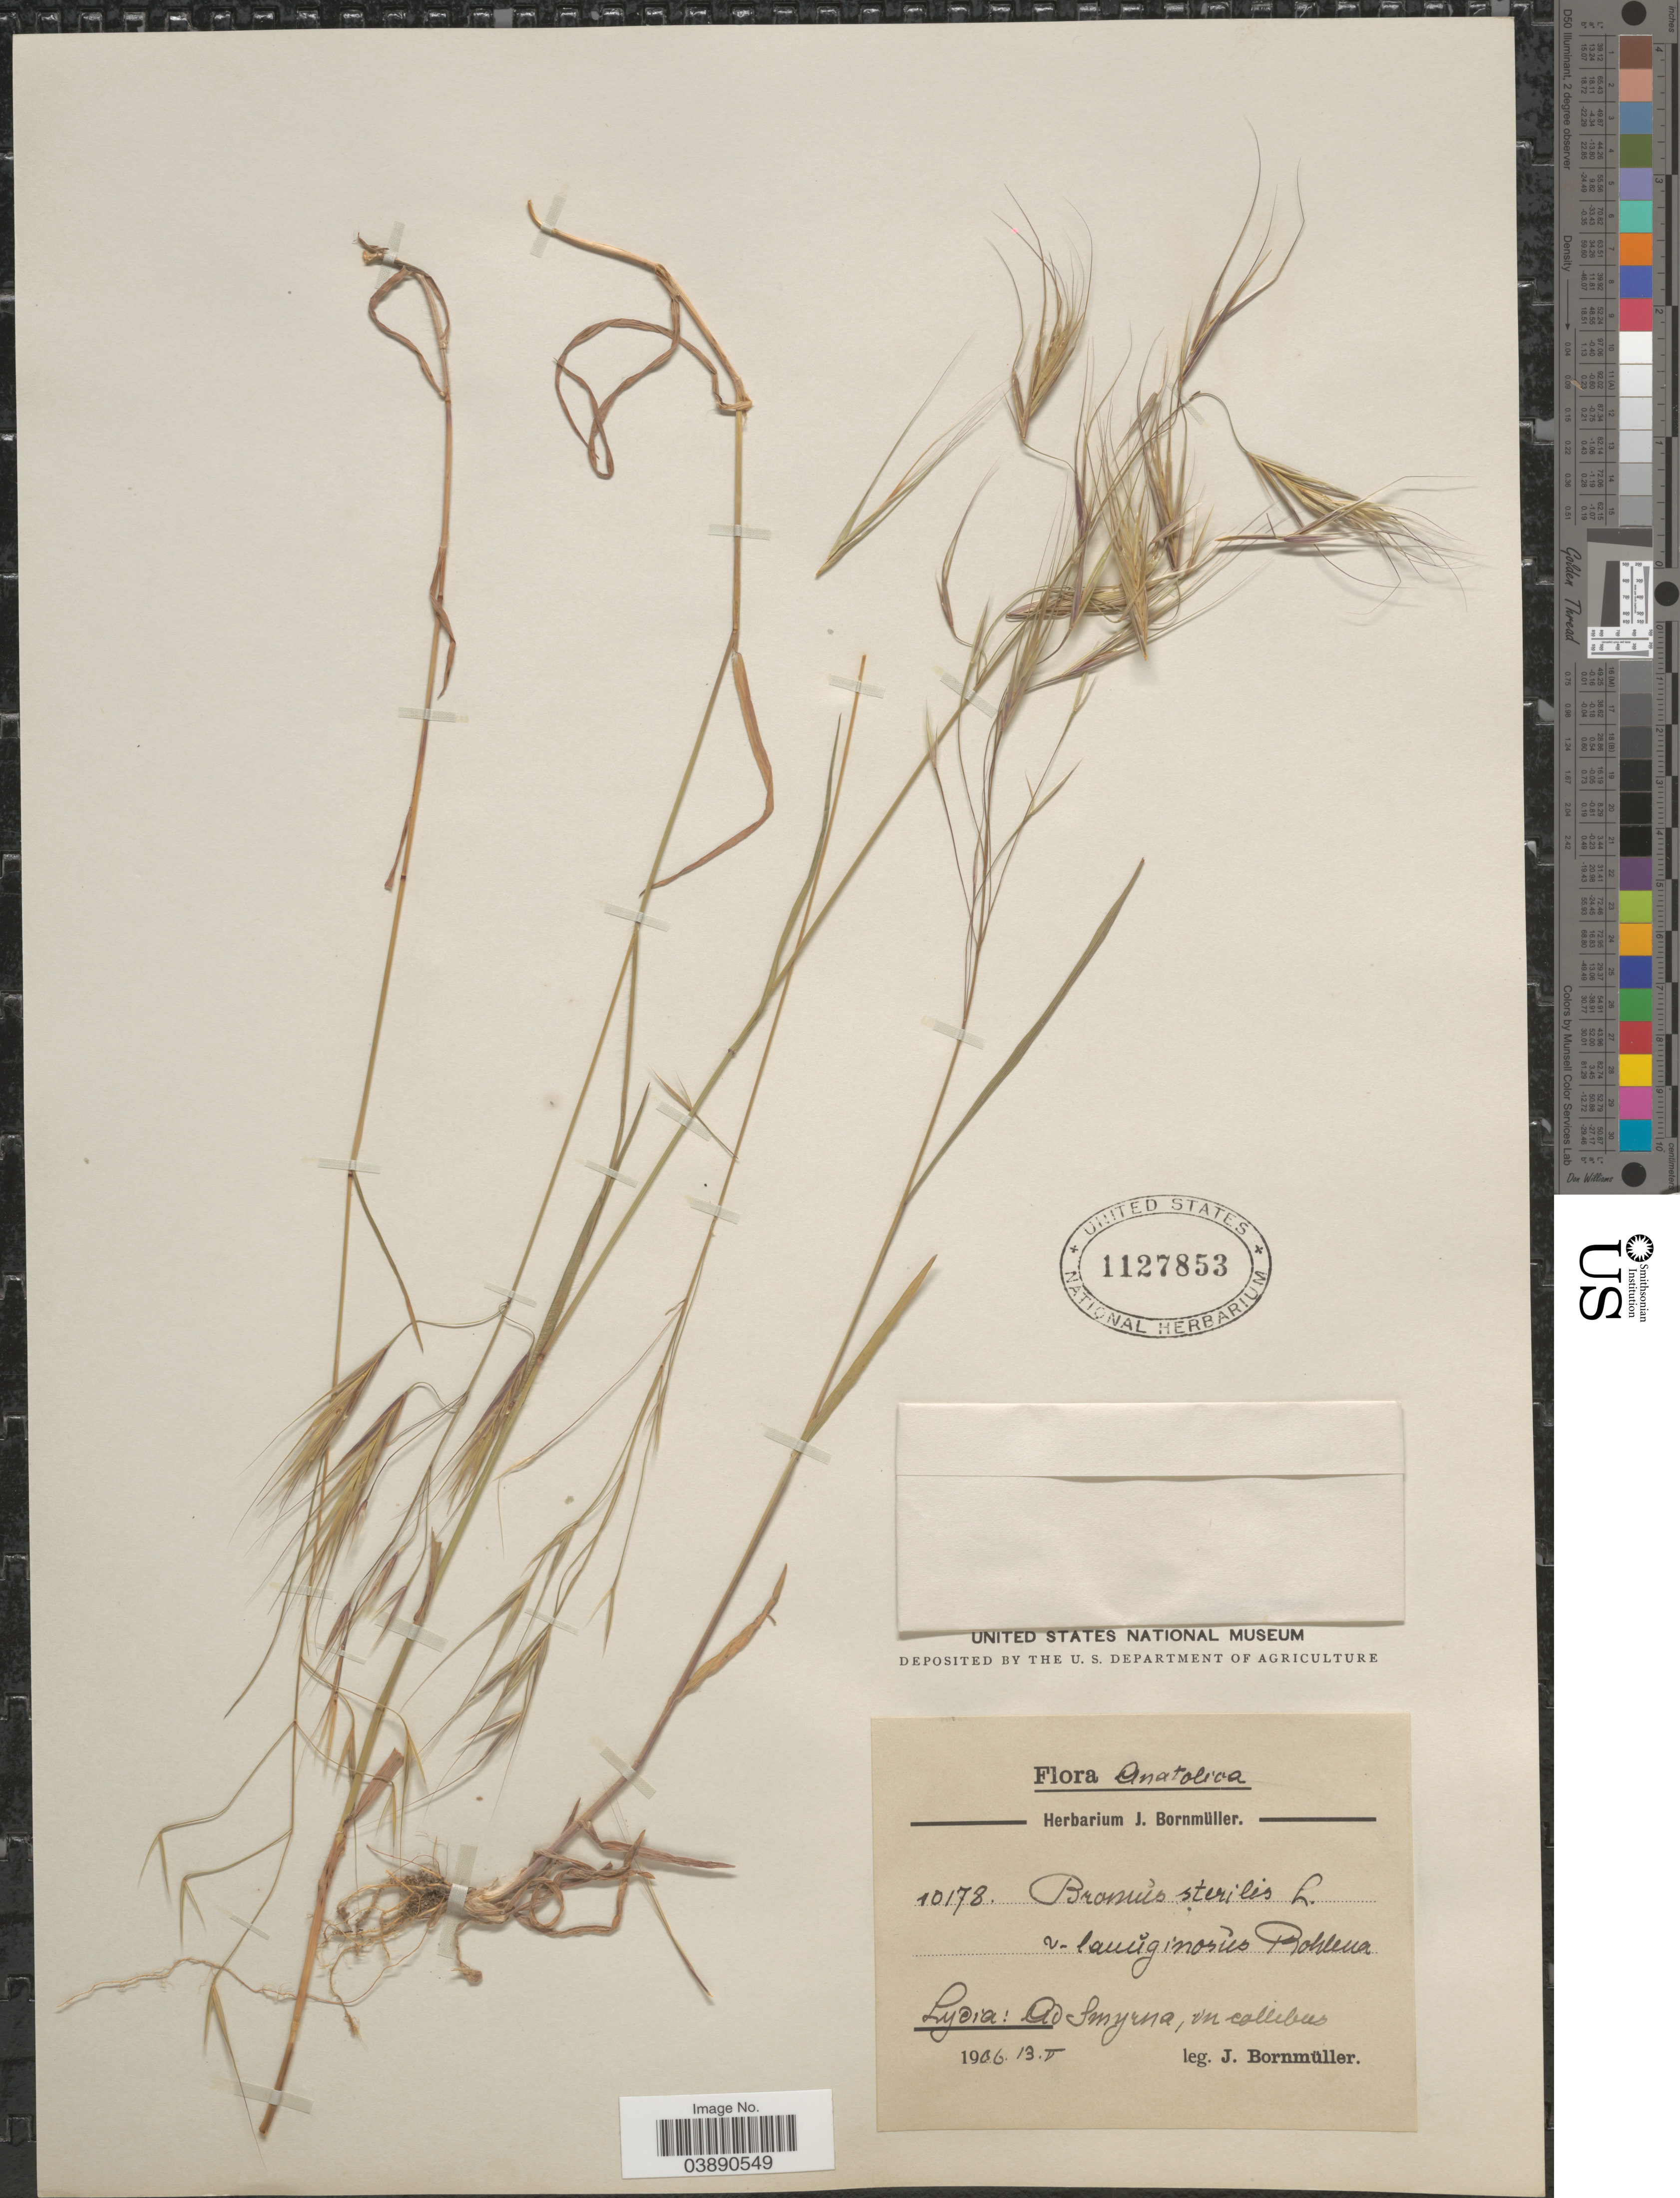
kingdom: Plantae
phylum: Tracheophyta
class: Liliopsida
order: Poales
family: Poaceae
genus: Bromus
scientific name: Bromus sterilis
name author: L.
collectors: J. Bornmüller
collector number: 10178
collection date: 1906-05-13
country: Turkey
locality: Anatolica. Lydia: Ad Smyrna, in collibus.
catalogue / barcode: US 1127853